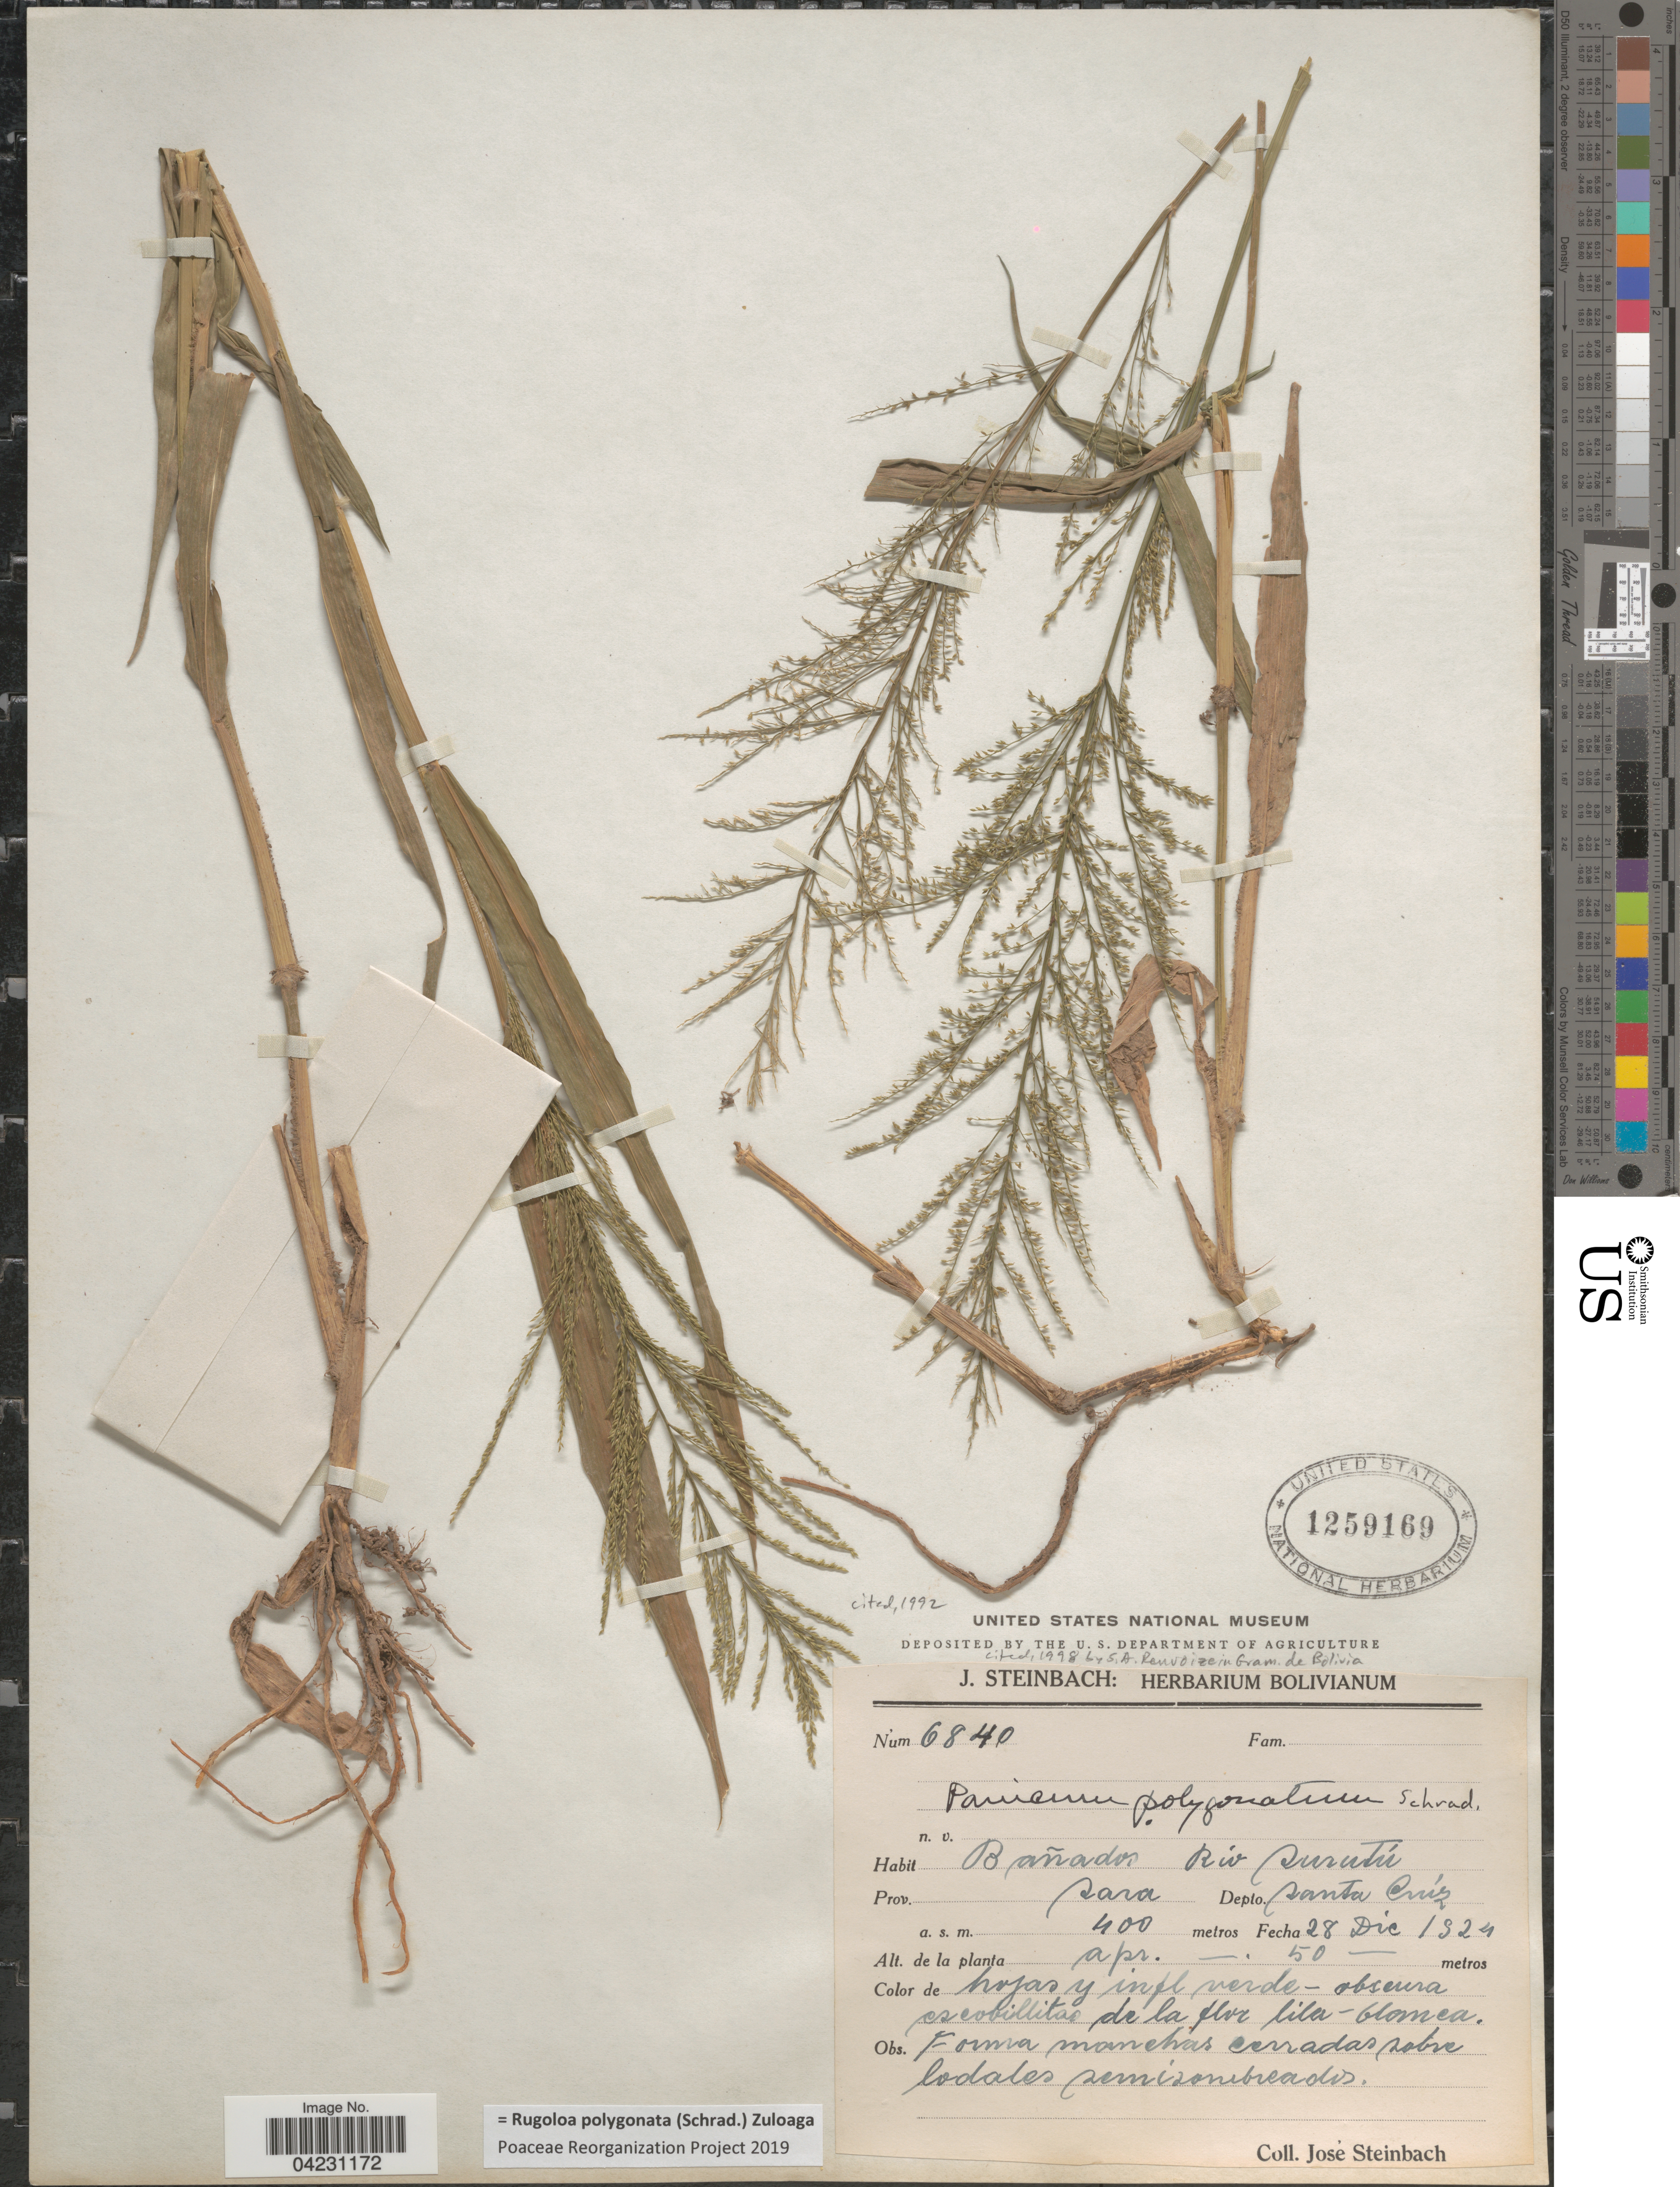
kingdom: Plantae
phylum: Tracheophyta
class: Liliopsida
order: Poales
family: Poaceae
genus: Rugoloa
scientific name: Rugoloa polygonata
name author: (Schrad.) Zuloaga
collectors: J. Steinbach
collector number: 6840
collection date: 1924-12-28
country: Bolivia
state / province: Santa Cruz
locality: Bañados Riv Surutú. Prov. Sara. Depto. Santa Crúz.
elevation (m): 400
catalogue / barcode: US 1259169